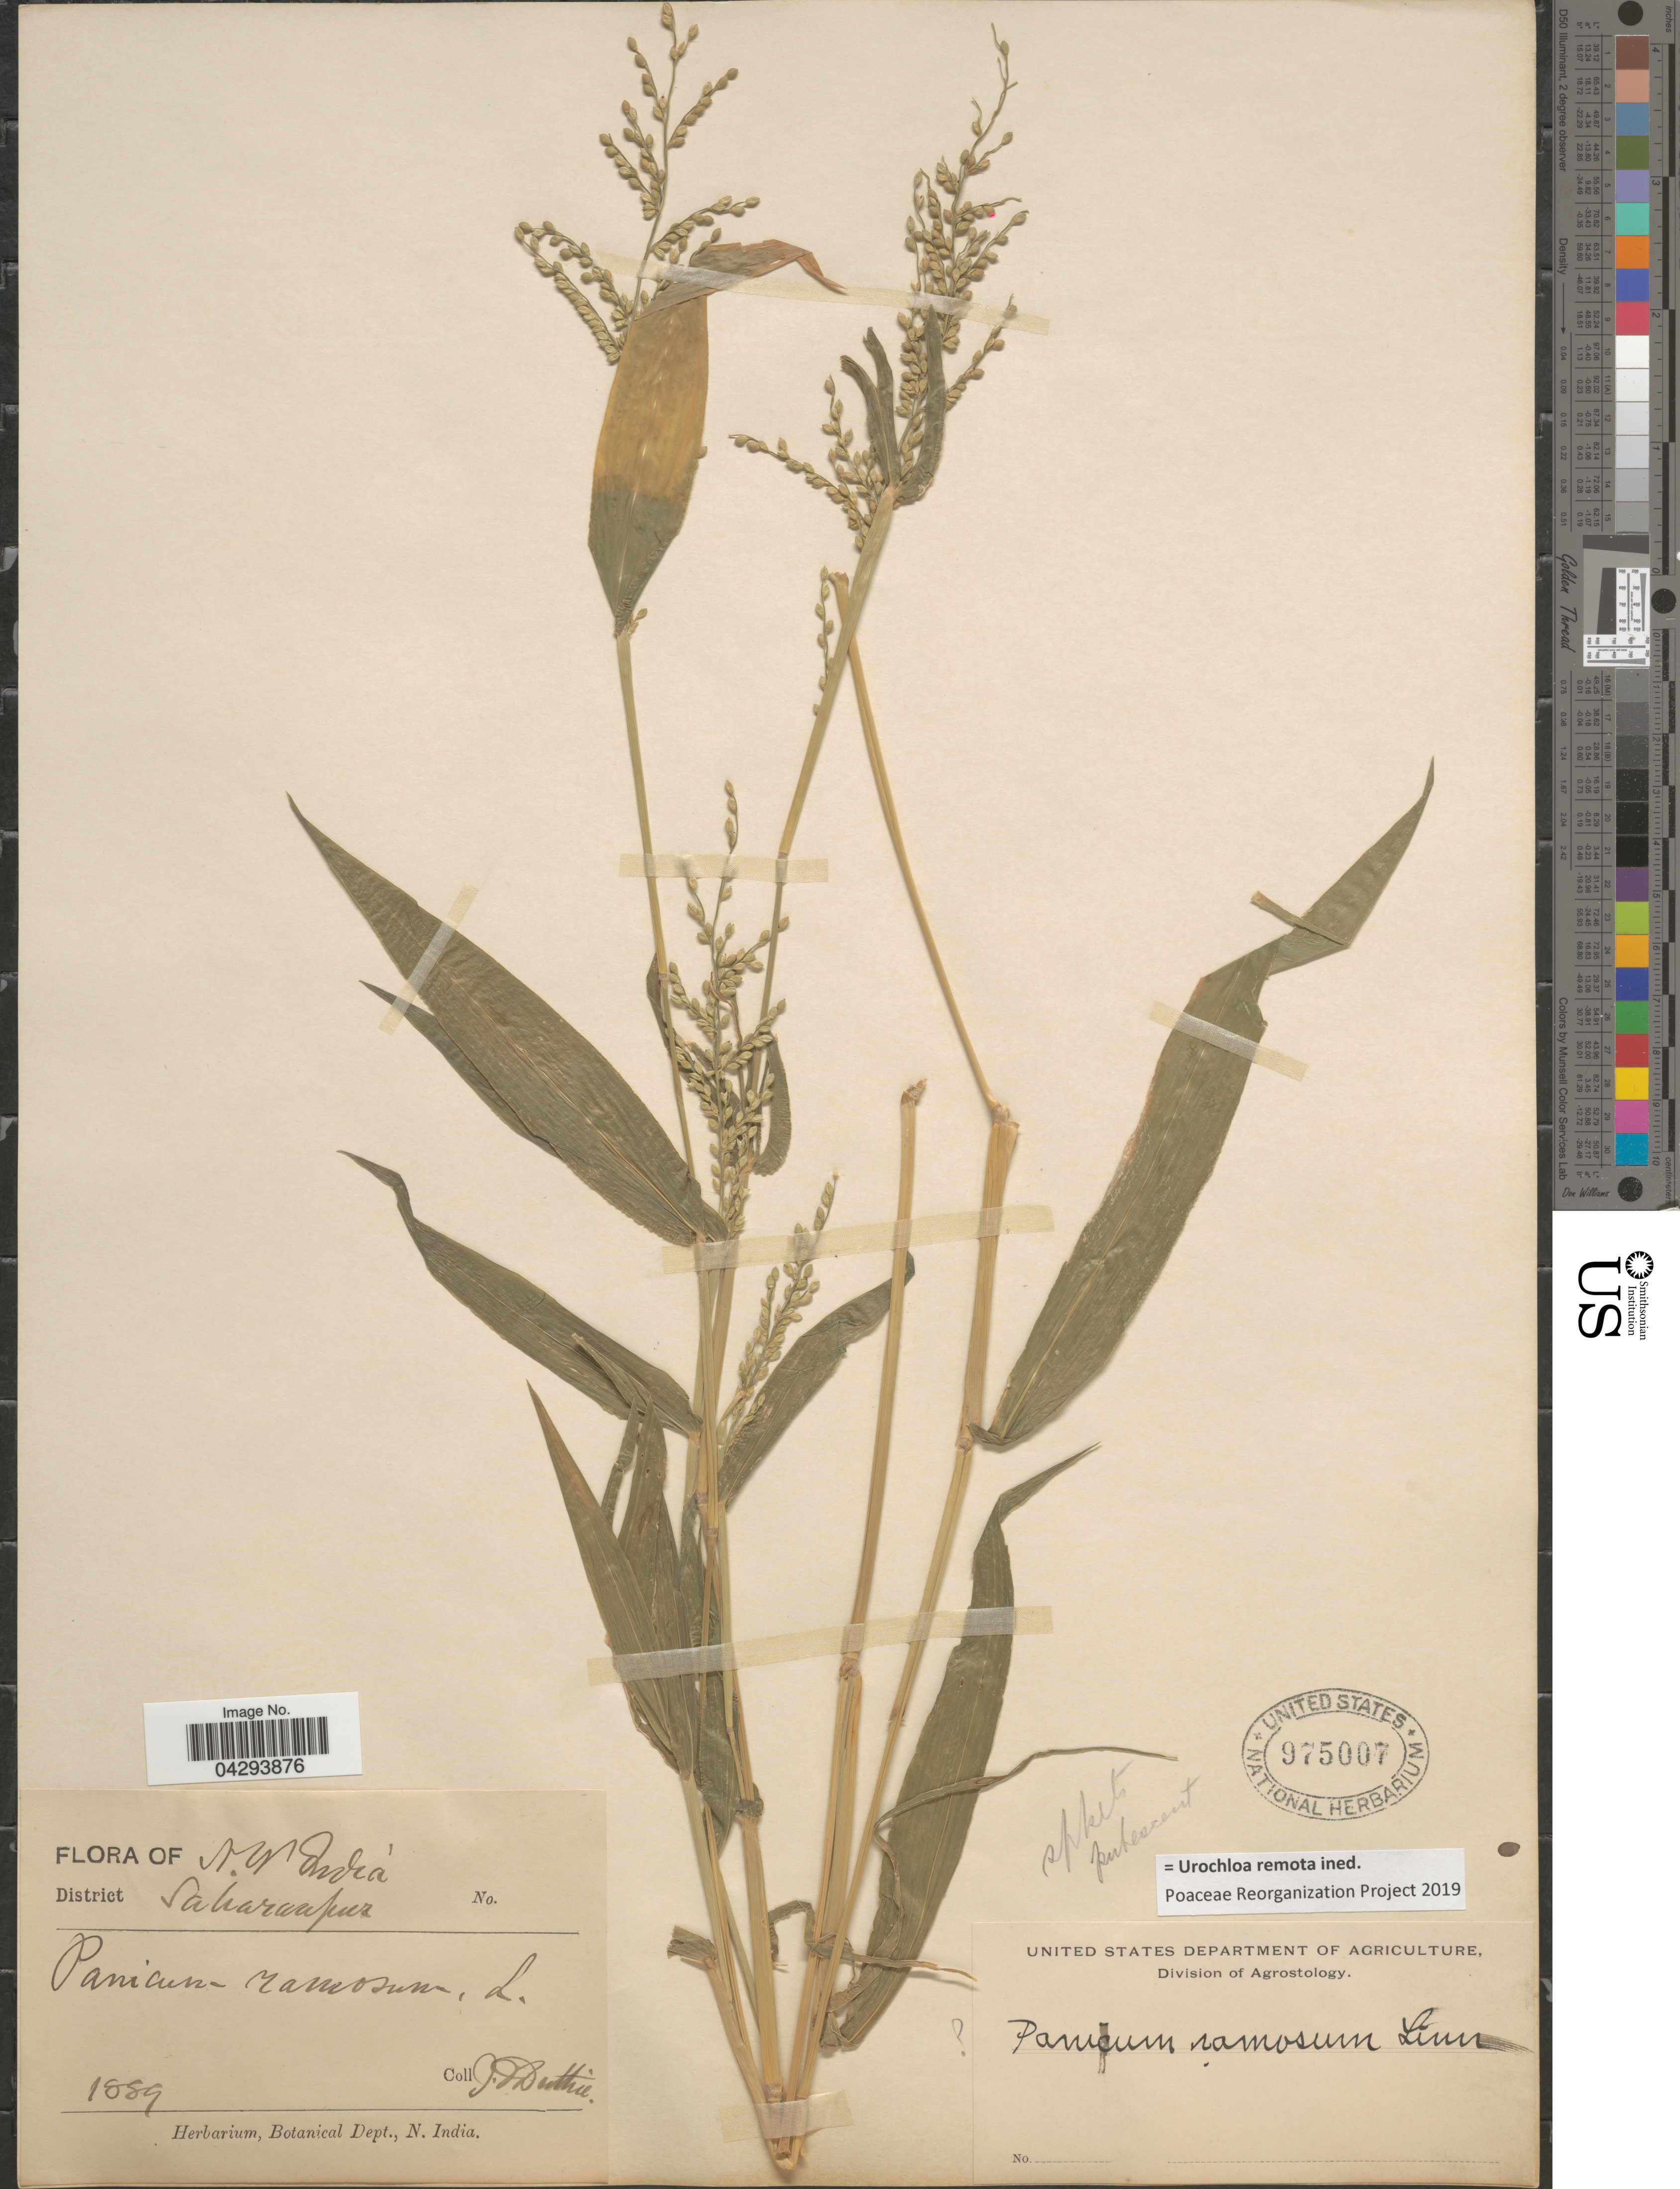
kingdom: Plantae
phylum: Tracheophyta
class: Liliopsida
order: Poales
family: Poaceae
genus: Urochloa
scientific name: Urochloa remota ined.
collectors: J. F. Duthie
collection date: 1889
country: India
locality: N.W. India. District Saharanpur.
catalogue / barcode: US 975007